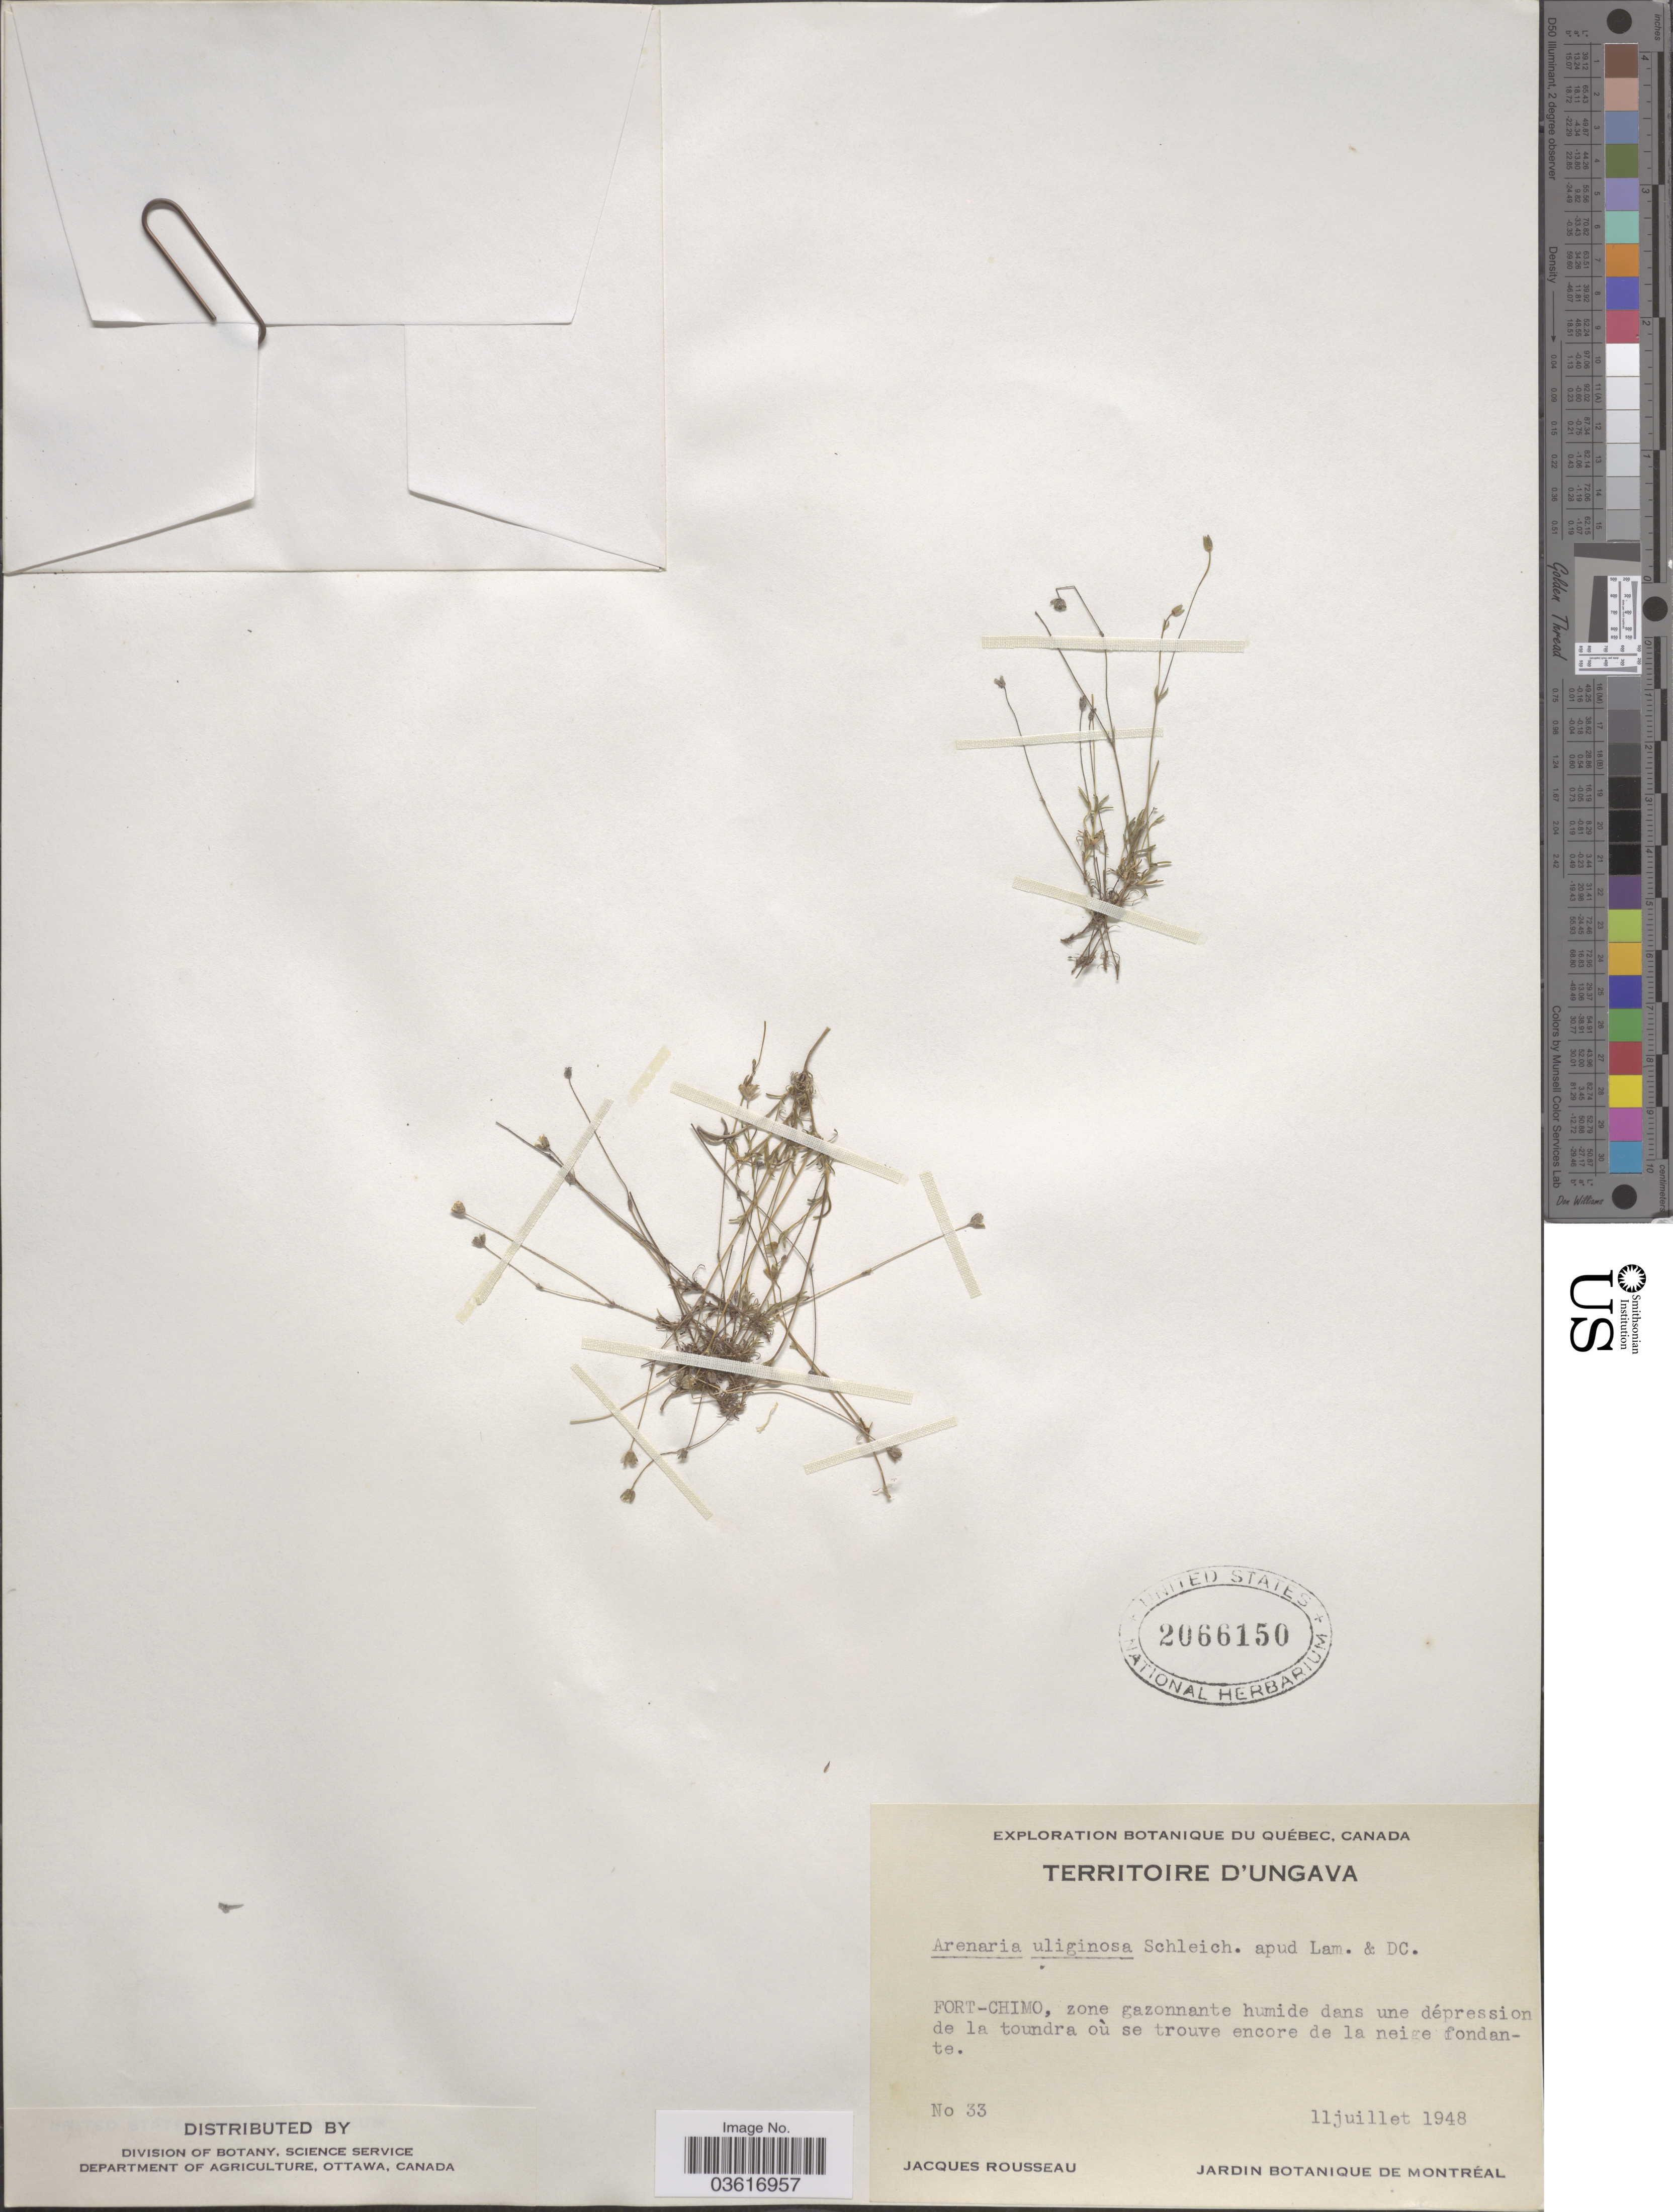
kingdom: Plantae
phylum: Tracheophyta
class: Magnoliopsida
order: Caryophyllales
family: Caryophyllaceae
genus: Minuartia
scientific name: Minuartia stricta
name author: (Sw.) Hiern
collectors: J. Rousseau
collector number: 33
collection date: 1948-07-11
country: Canada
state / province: Quebec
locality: Territoire d'Ungava. Fort-Chimo.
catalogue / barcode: US 2066150